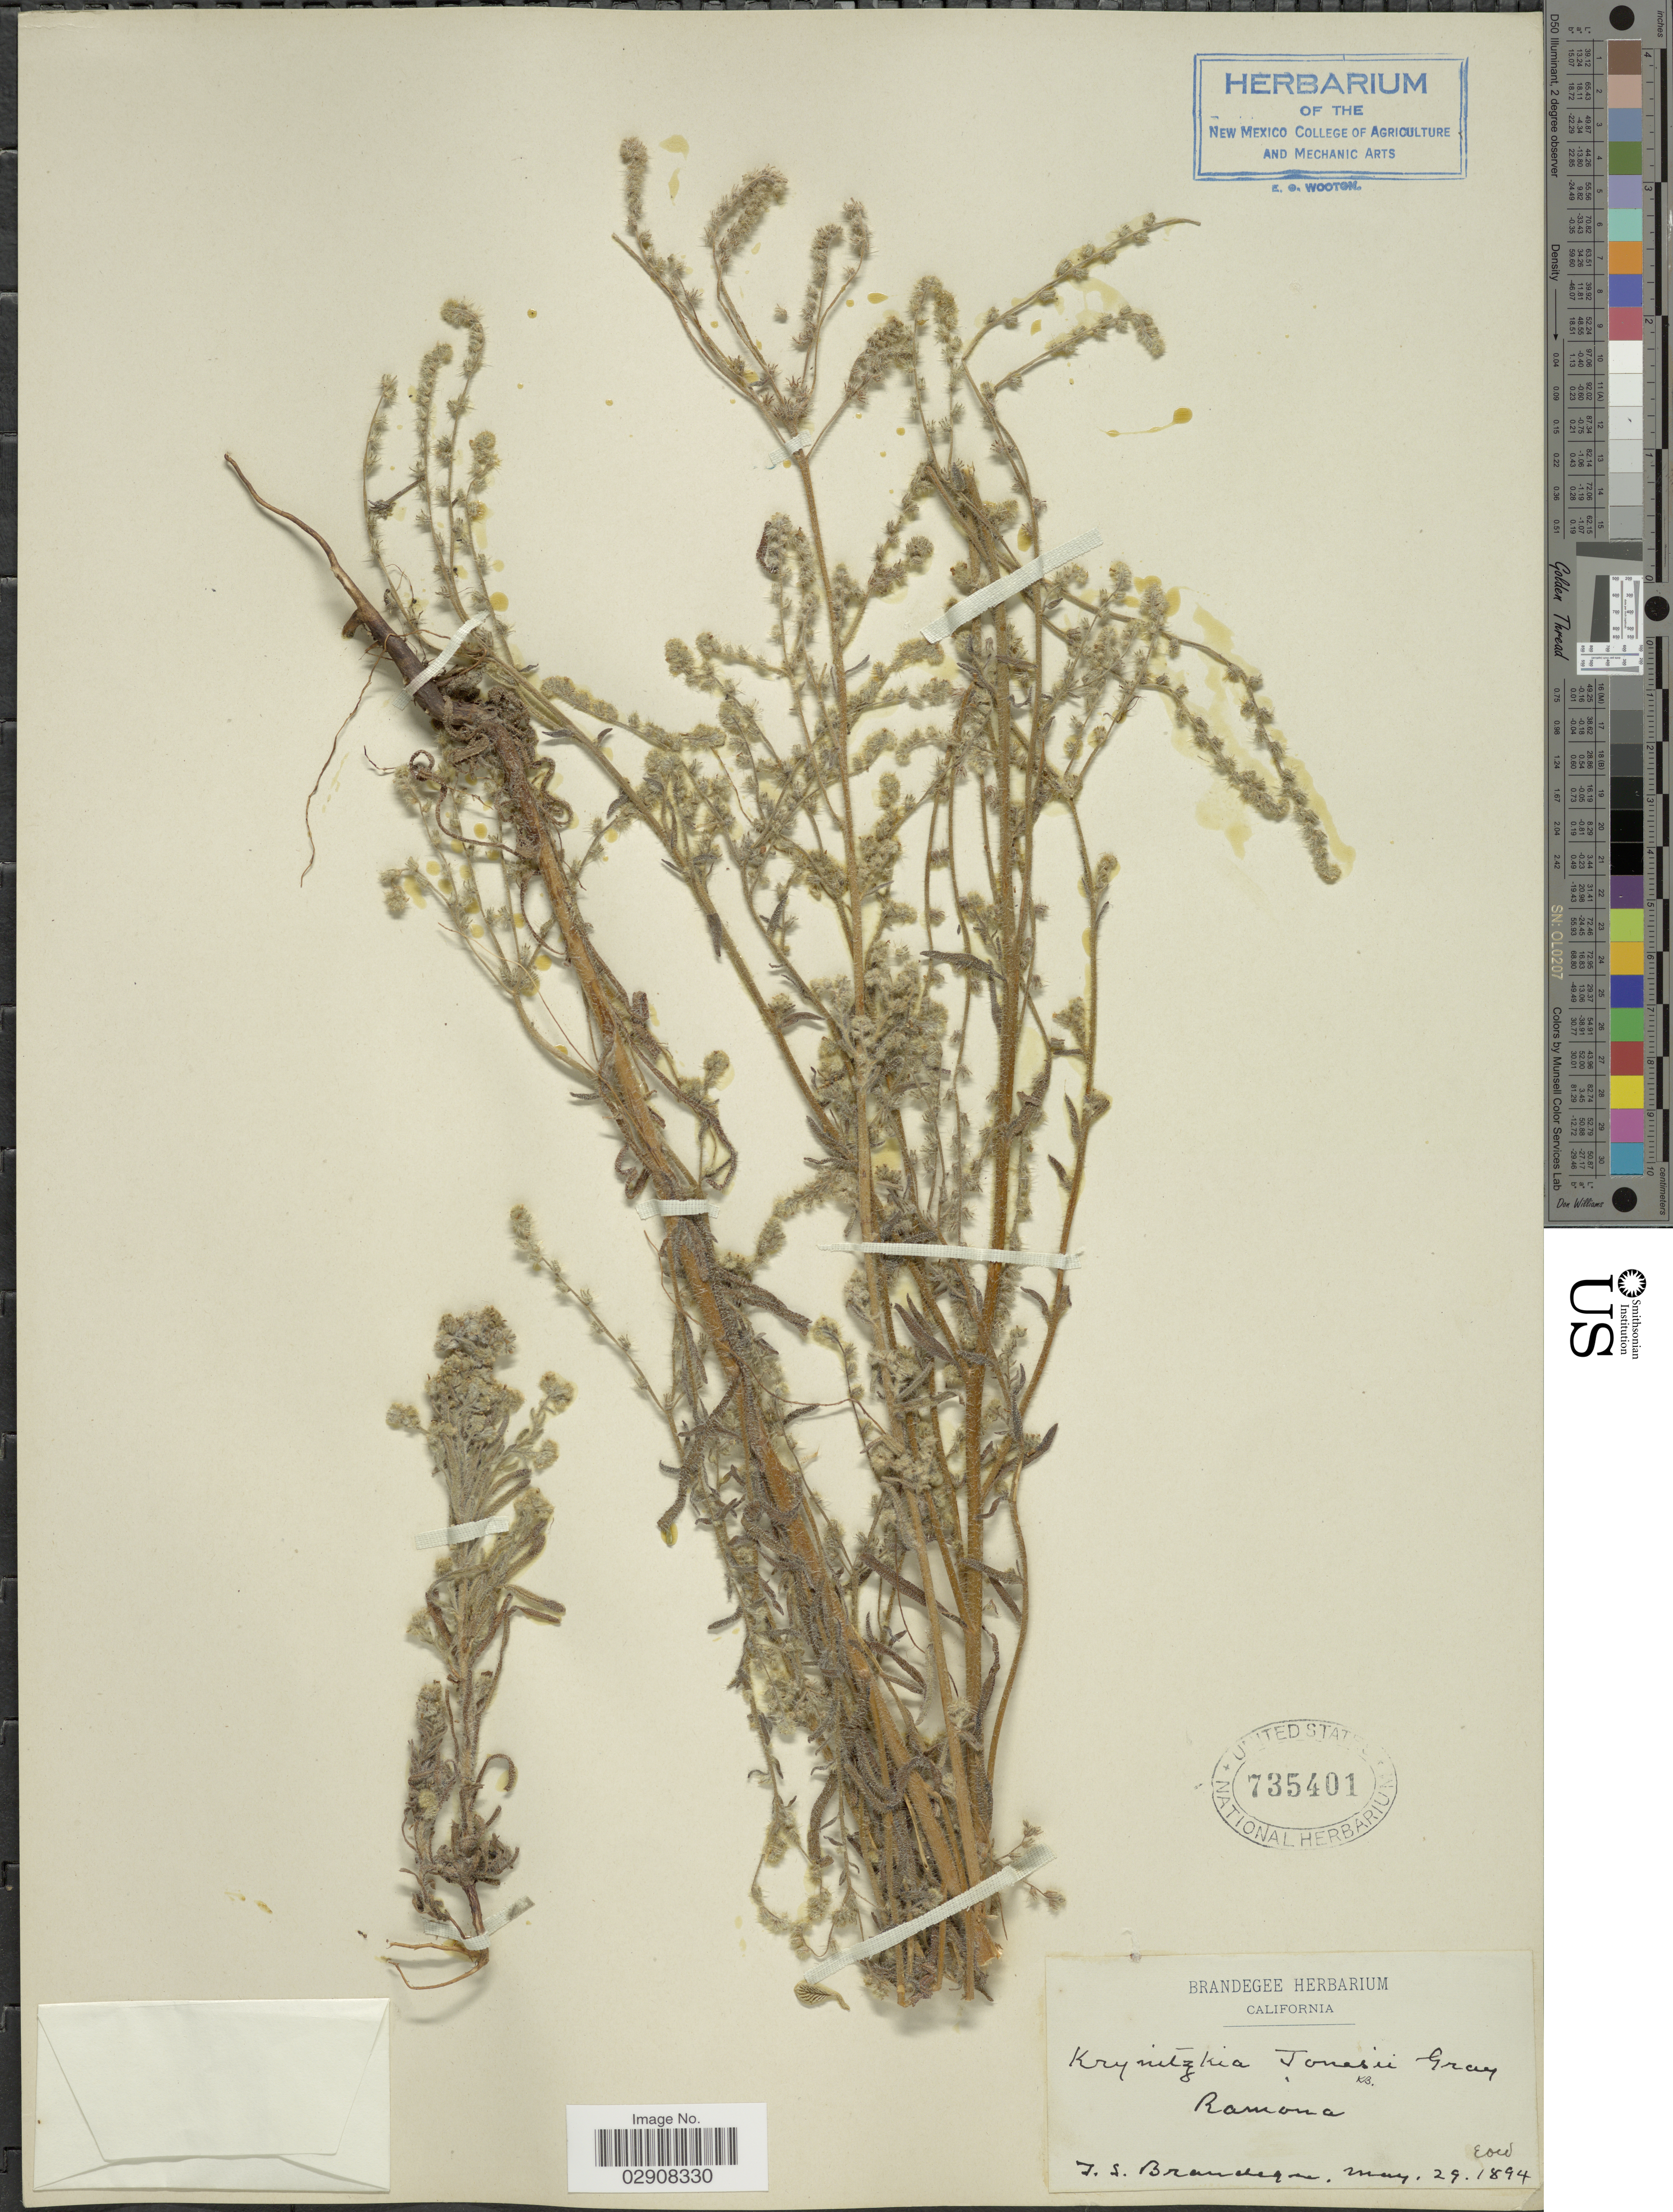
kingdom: Plantae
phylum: Tracheophyta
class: Magnoliopsida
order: Boraginales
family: Boraginaceae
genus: Cryptantha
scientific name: Cryptantha muricata var. jonesii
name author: (A. Gray) I.M. Johnst.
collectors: T. S. Brandegee (herbarium)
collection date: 1894-05-29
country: United States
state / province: California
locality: Ramona.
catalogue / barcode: US 735401